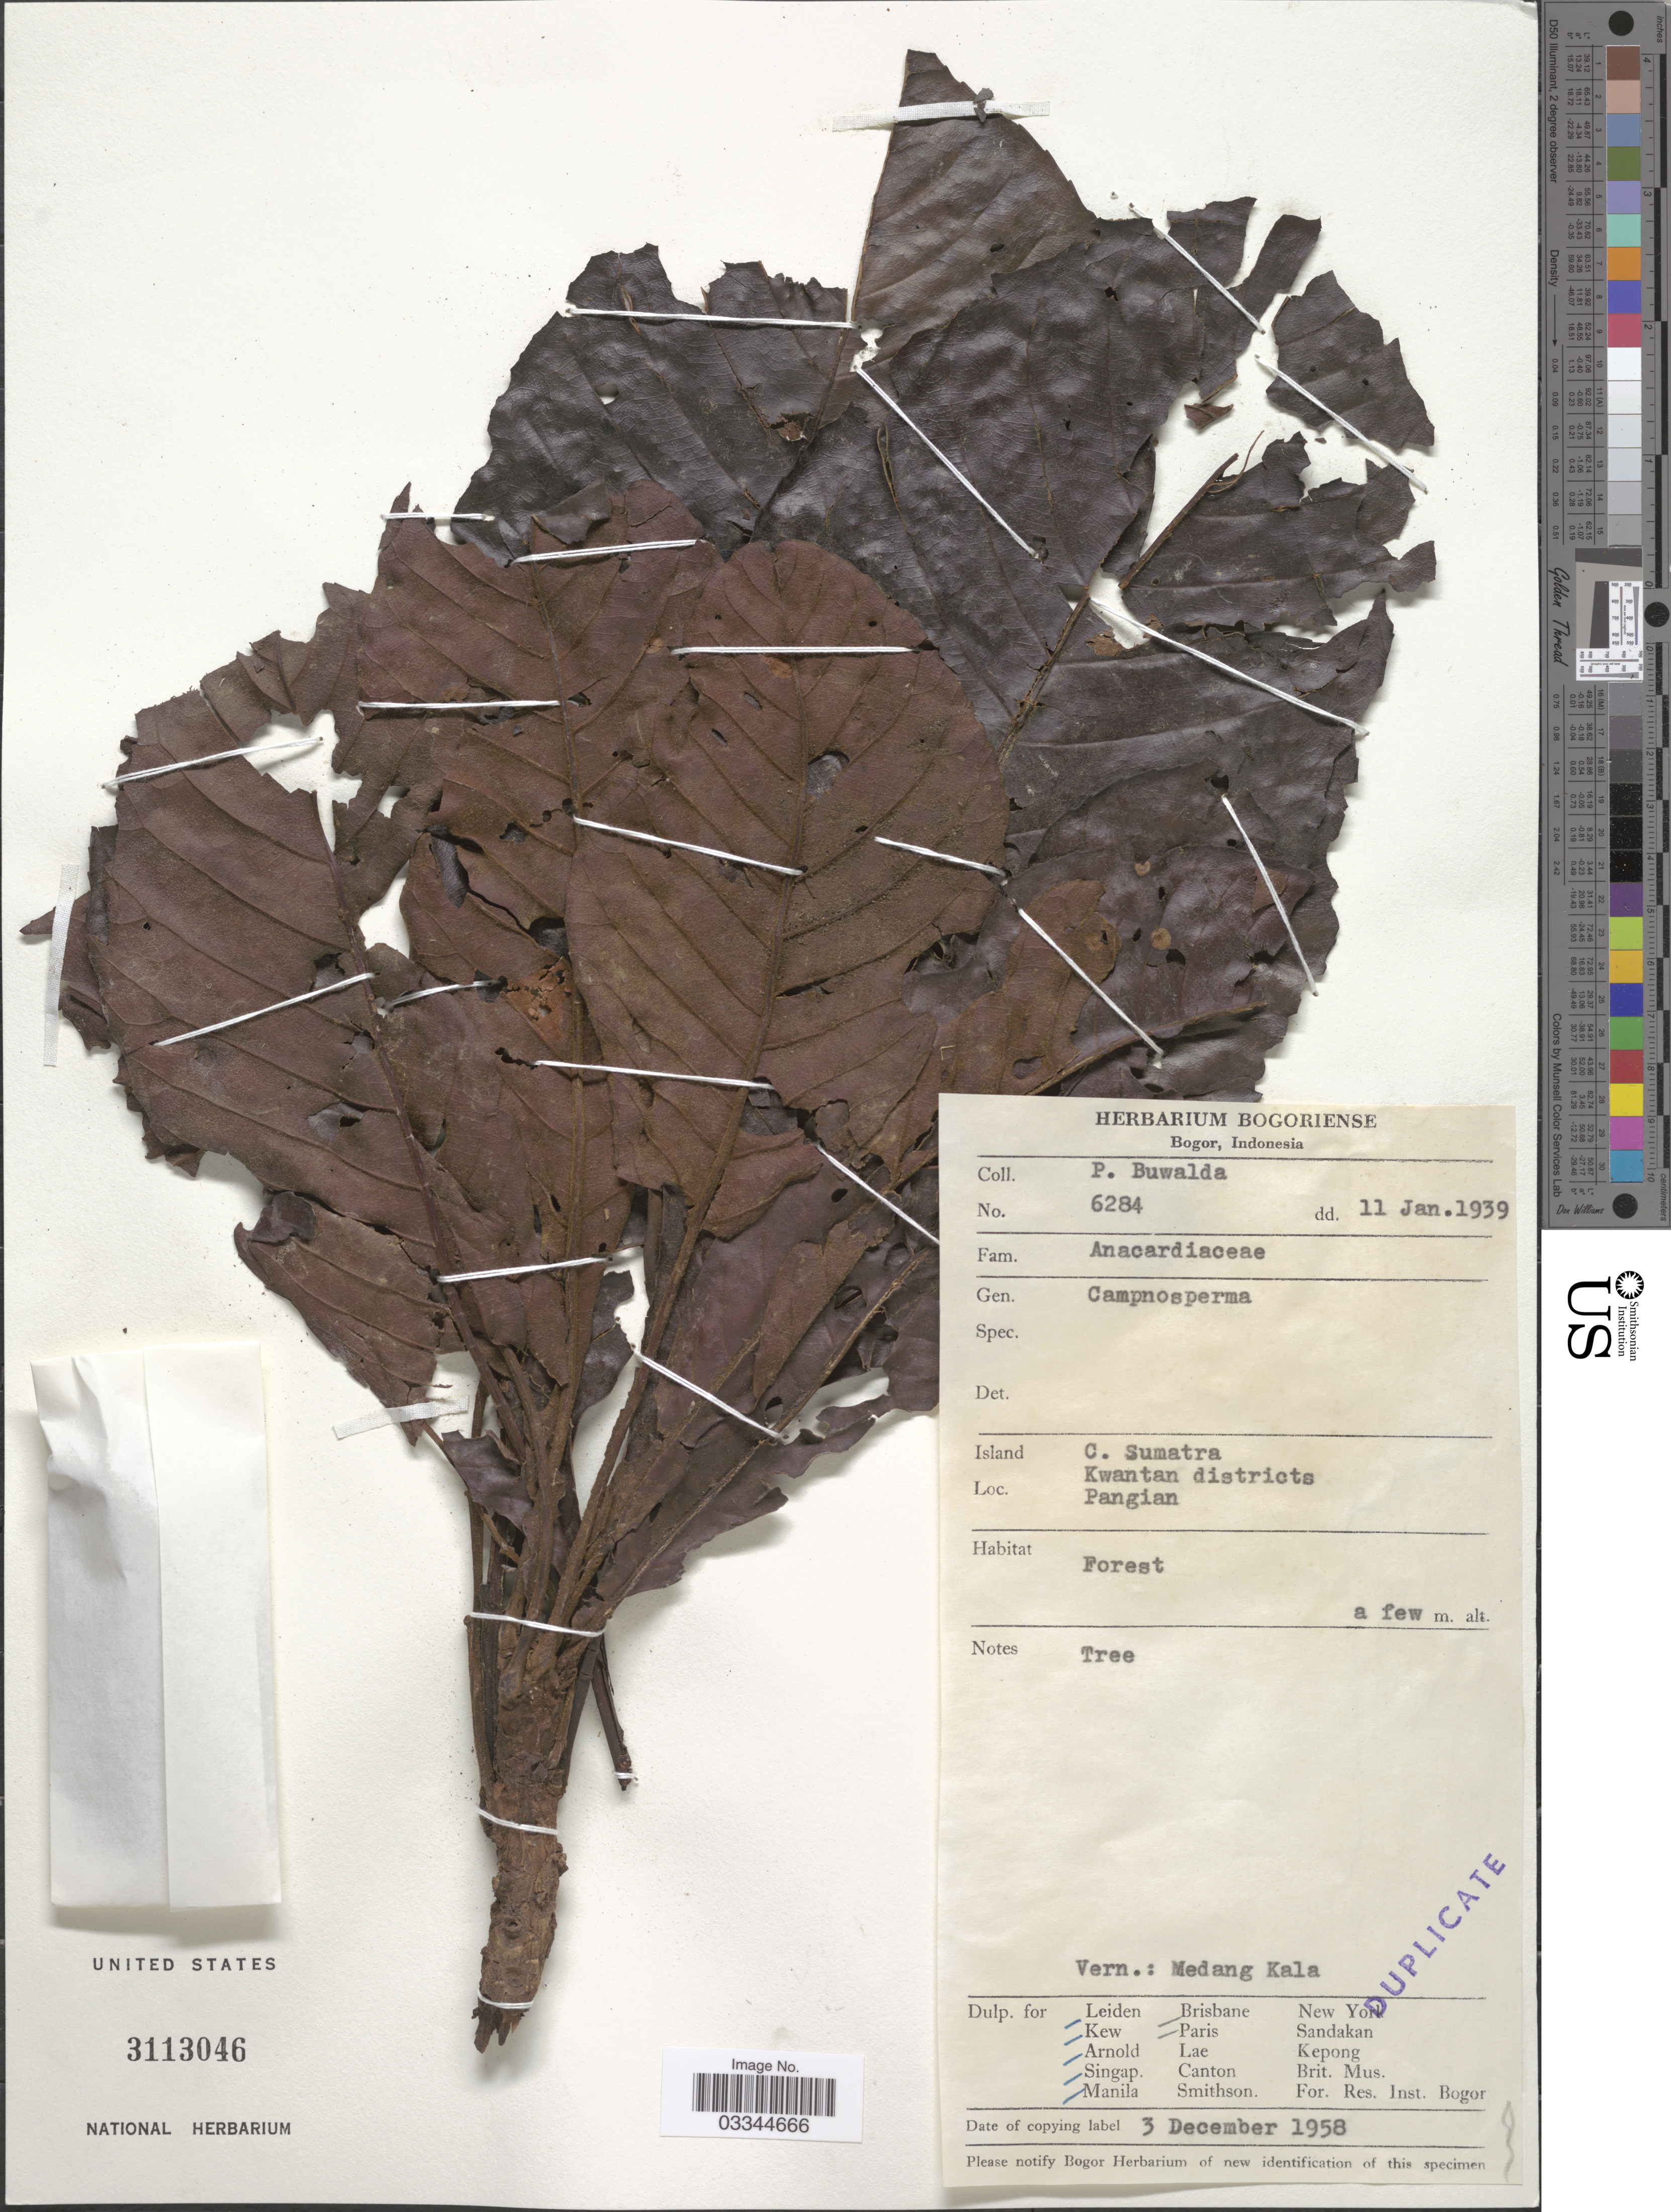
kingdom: Plantae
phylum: Tracheophyta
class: Magnoliopsida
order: Sapindales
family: Anacardiaceae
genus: Campnosperma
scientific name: Campnosperma sp.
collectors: P. Buwalda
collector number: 6284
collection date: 1939-01-11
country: Indonesia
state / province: Sumatra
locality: Island C. Sumatra, Kwantan districts, Pangian.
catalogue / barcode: US 3113046